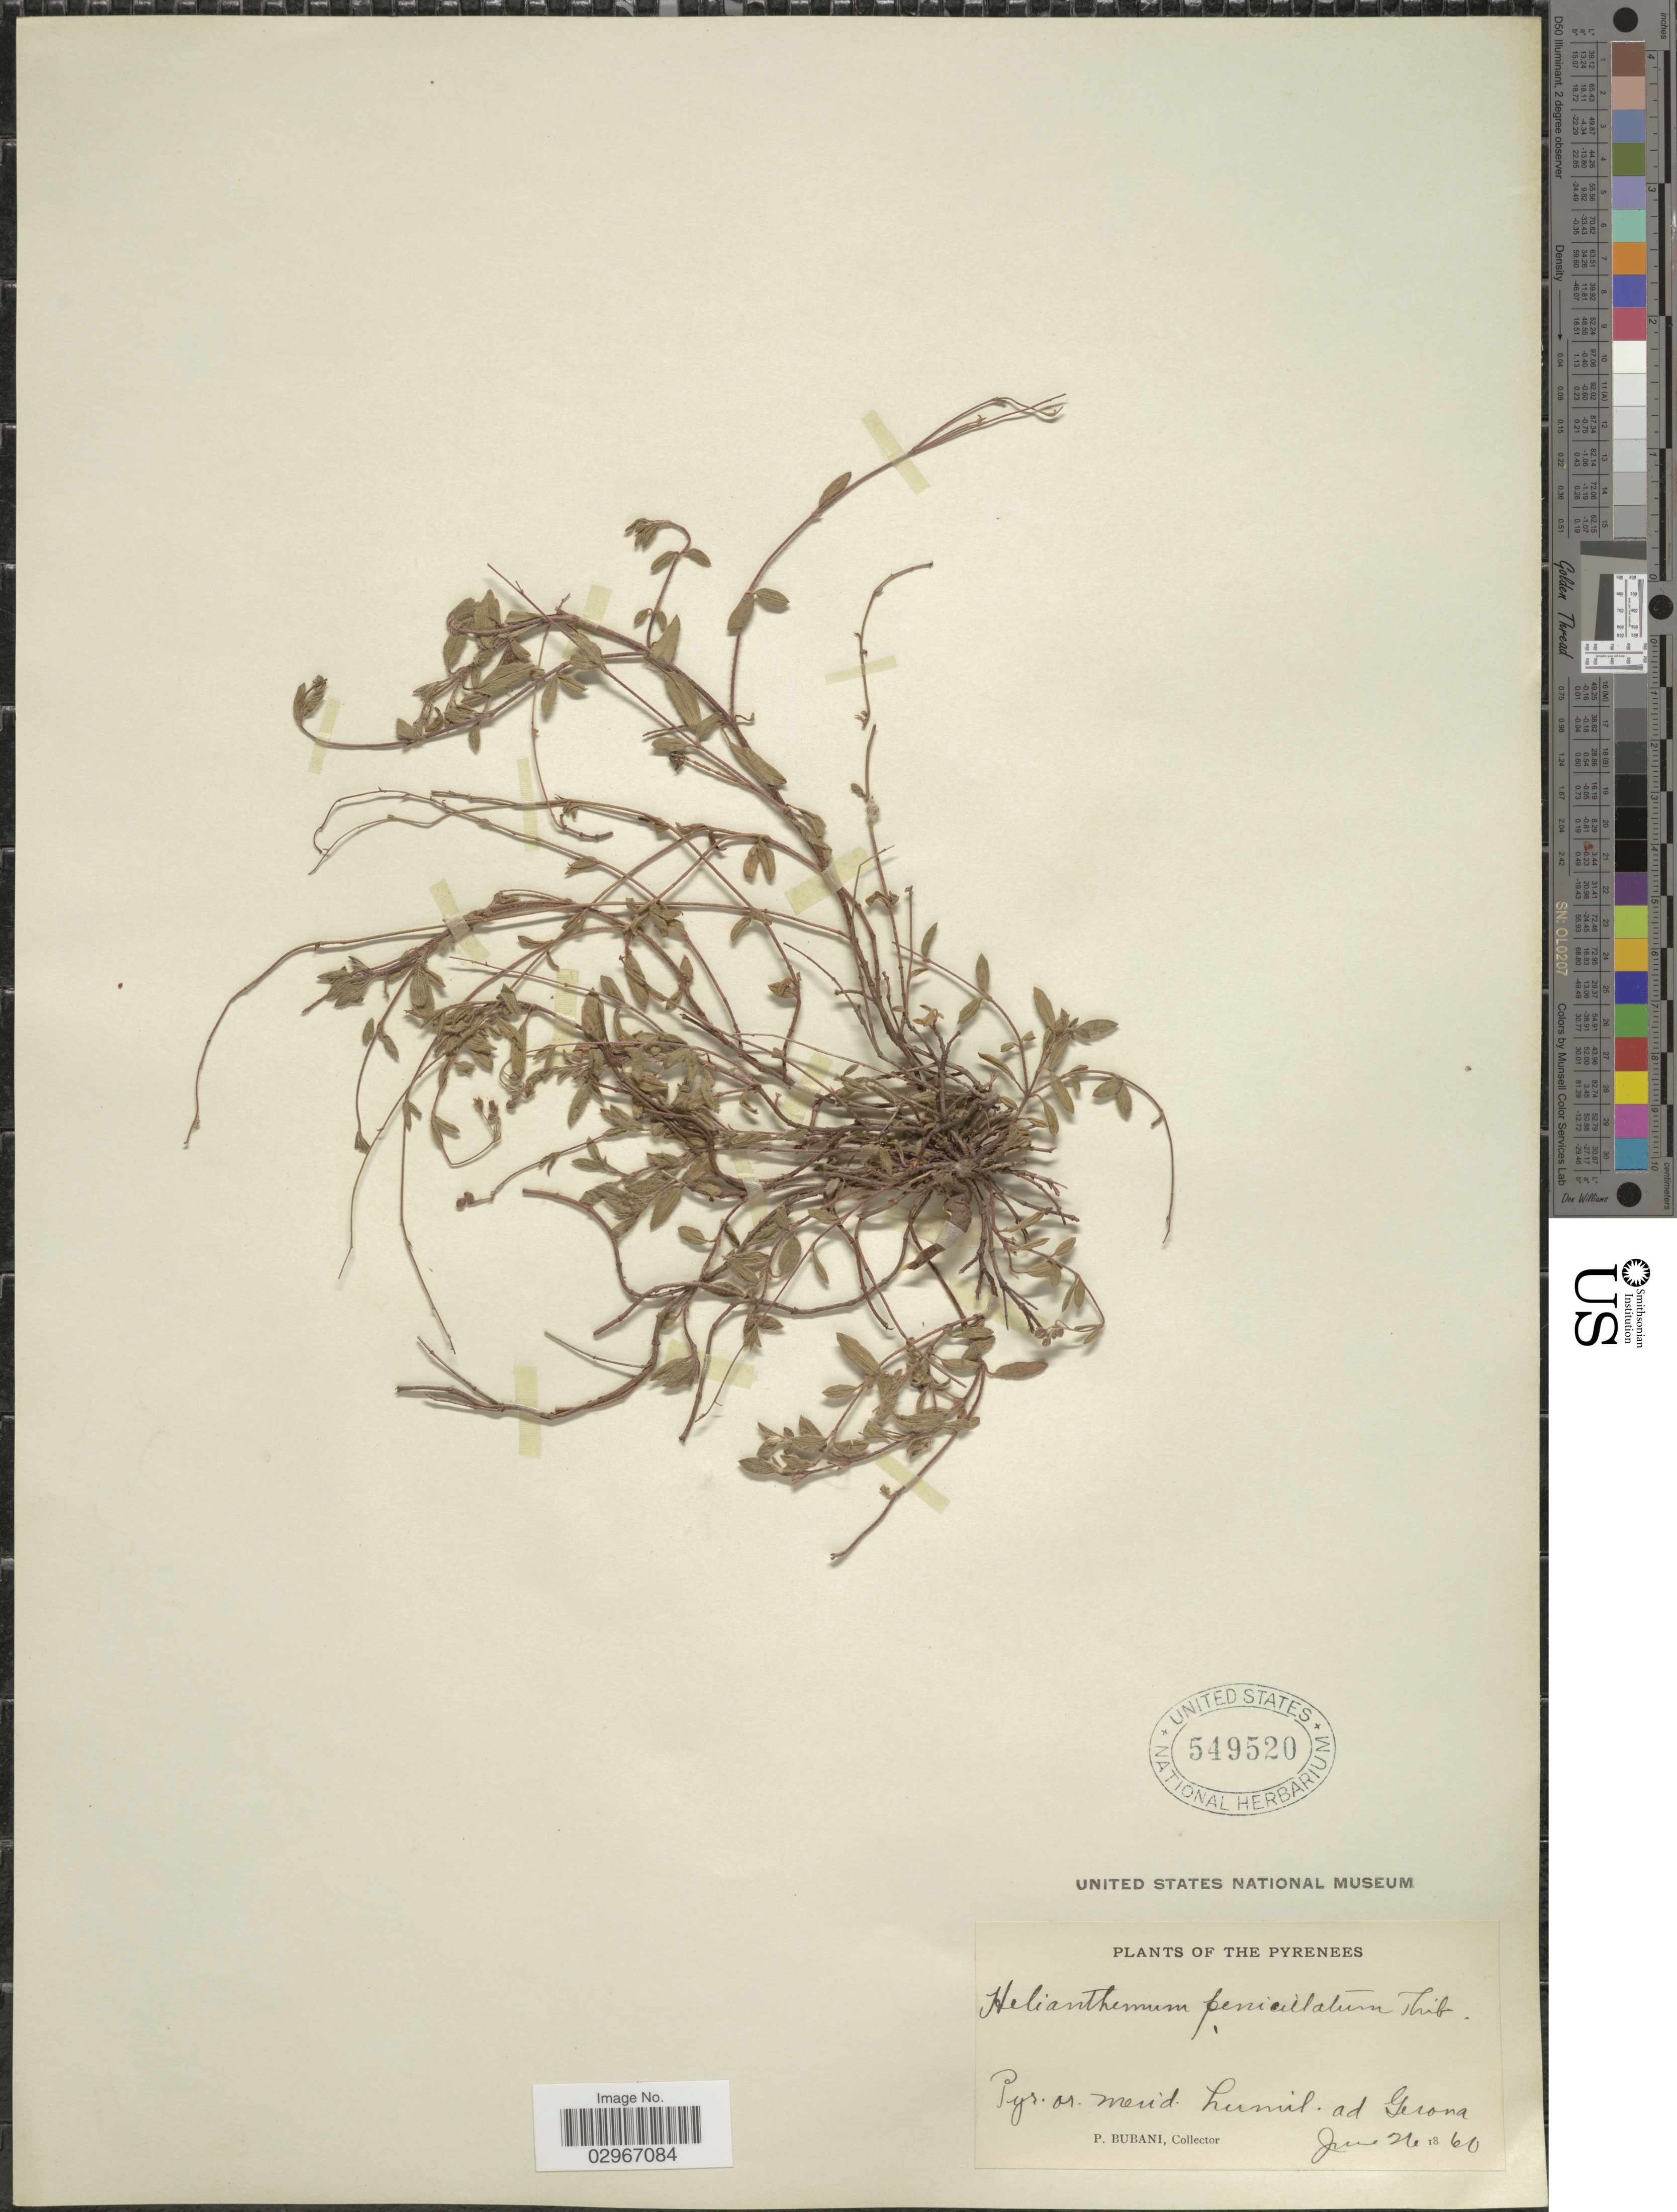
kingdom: Plantae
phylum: Tracheophyta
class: Magnoliopsida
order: Malvales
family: Cistaceae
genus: Helianthemum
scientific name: Helianthemum penicillatum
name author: Thibaud ex Dunal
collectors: P. Bubani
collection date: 1860-06-26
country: Spain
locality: The Pyrenees. Pyr. or. merid. humil. ad Gerona.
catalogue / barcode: US 549520